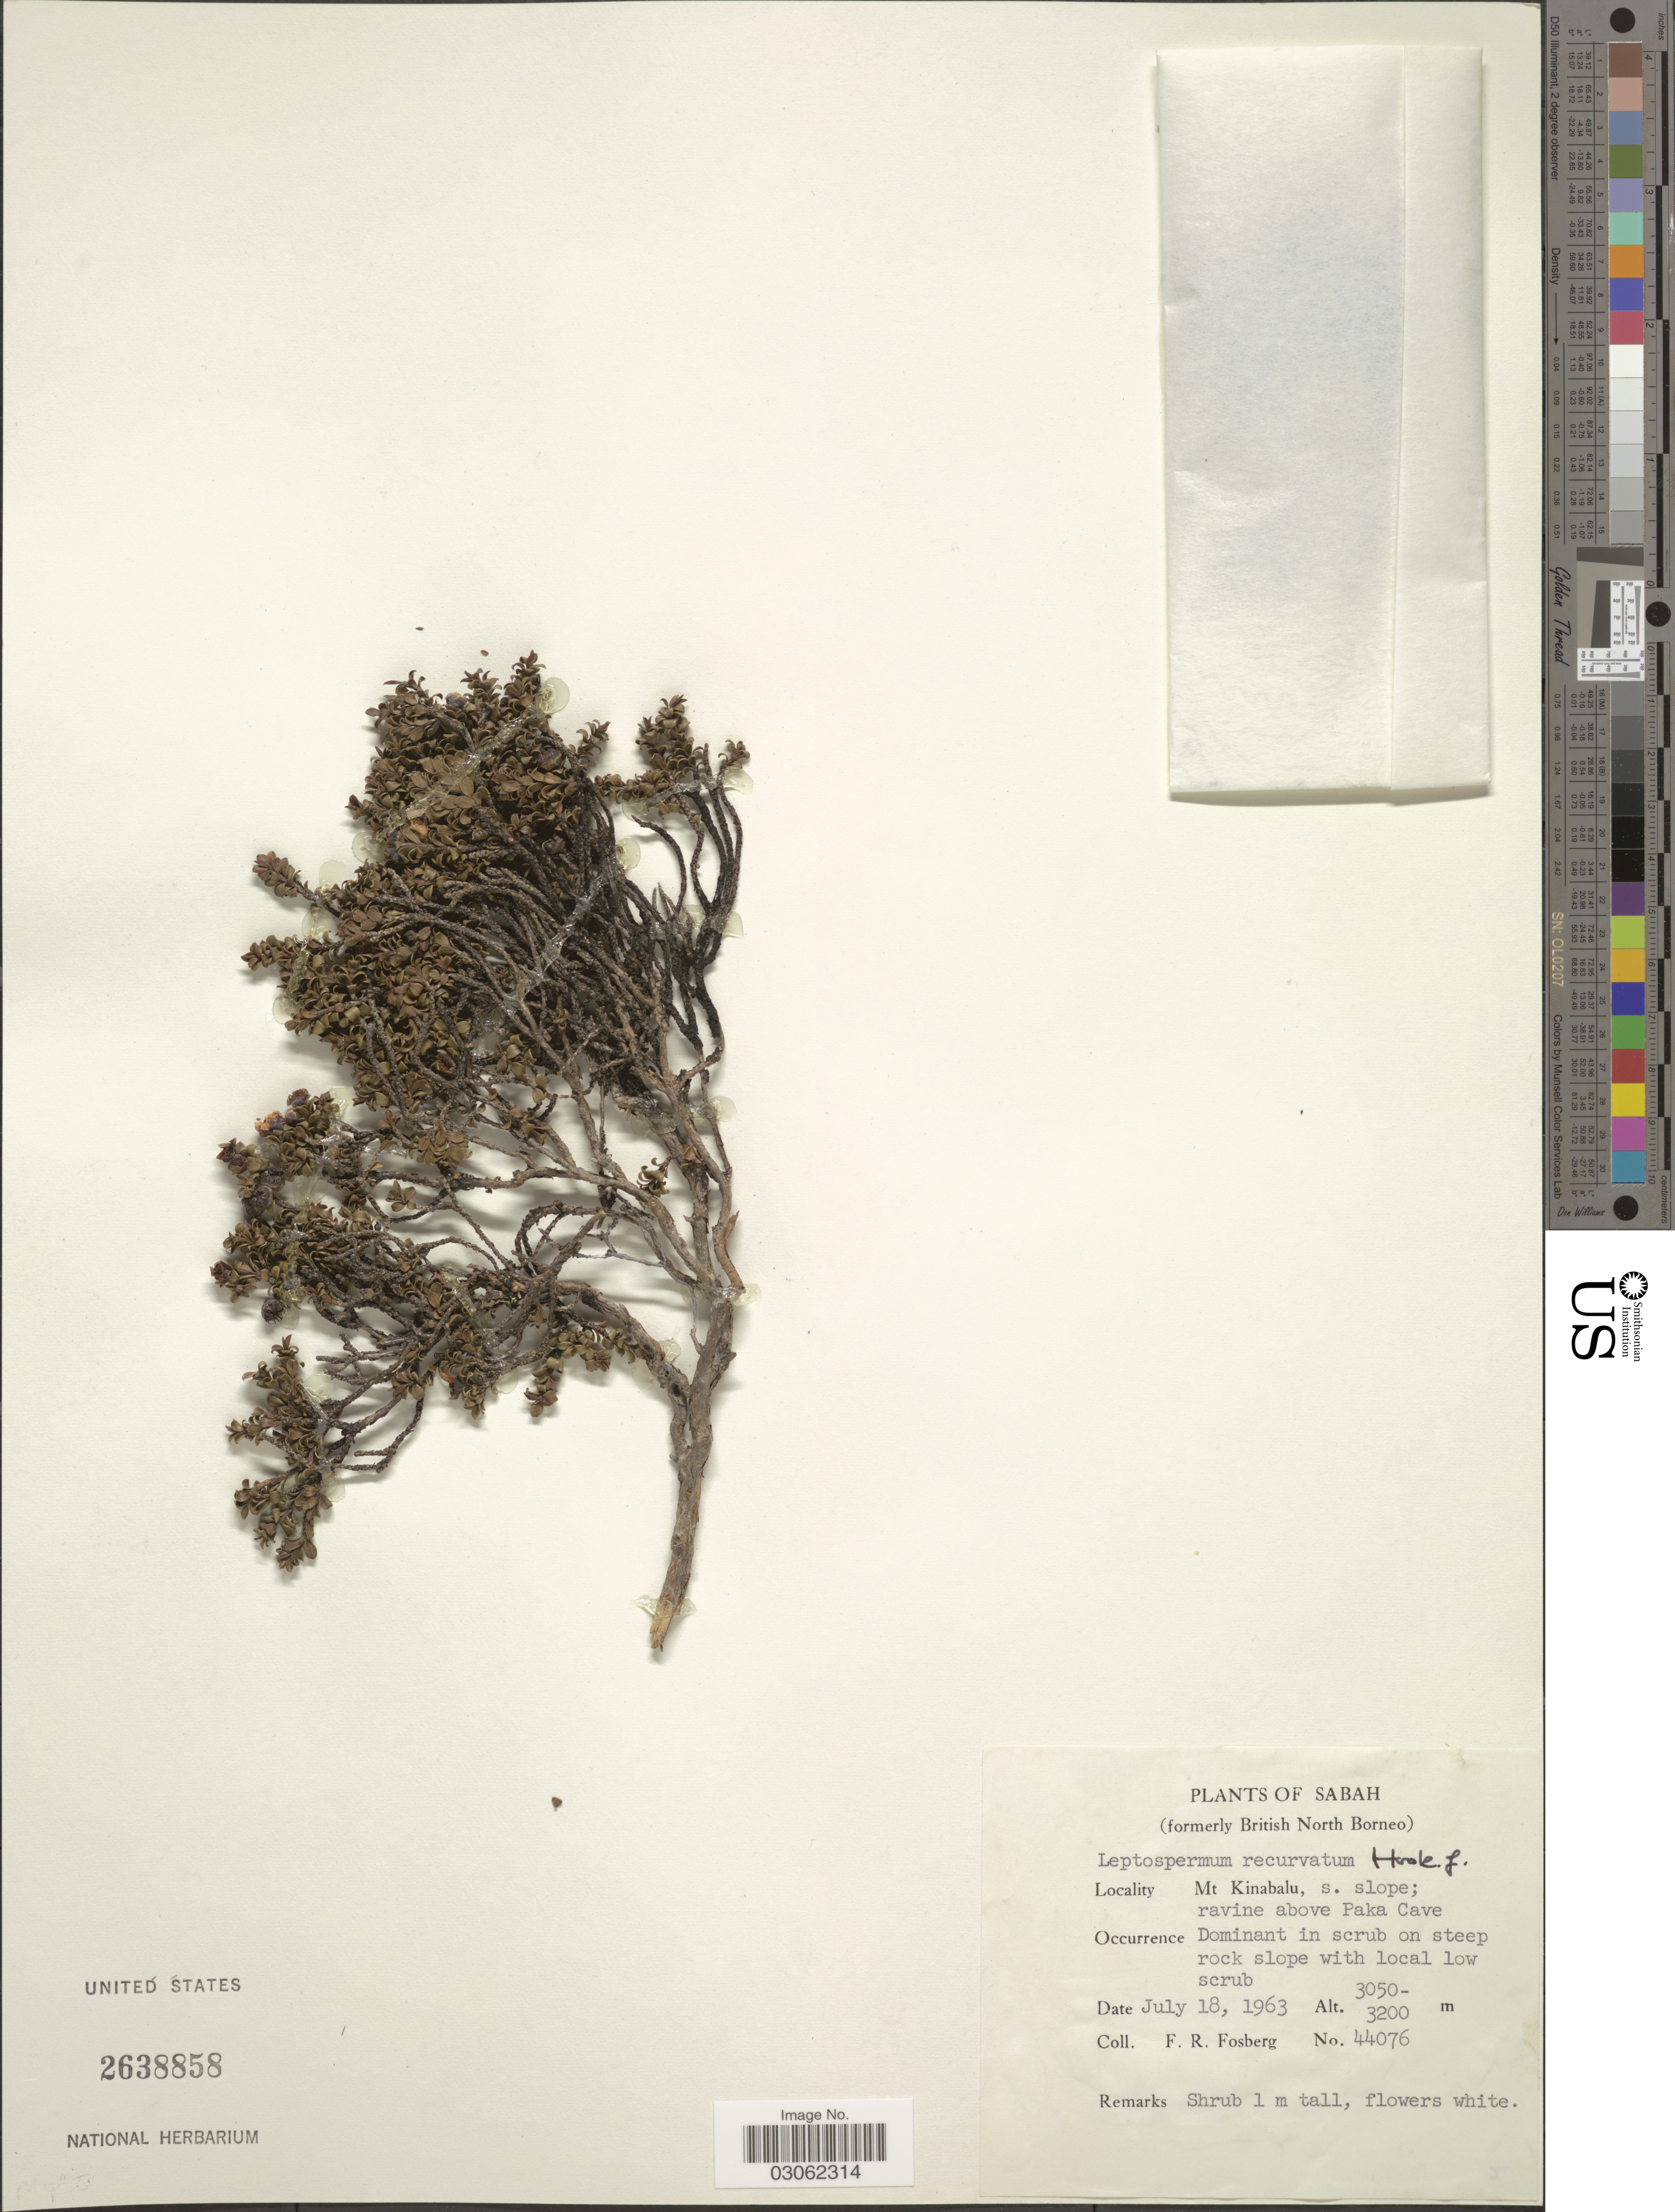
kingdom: Plantae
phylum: Tracheophyta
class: Magnoliopsida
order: Myrtales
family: Myrtaceae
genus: Leptospermum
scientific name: Leptospermum recurvum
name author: Hook. f.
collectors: F. R. Fosberg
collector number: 4076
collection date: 1963-07-18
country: Malaysia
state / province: Sabah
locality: Sabah (formerly British North Borneo). Mt. Kinabalu, s. slope; ravine above Paka Cave.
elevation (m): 3050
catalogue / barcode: US 2638858